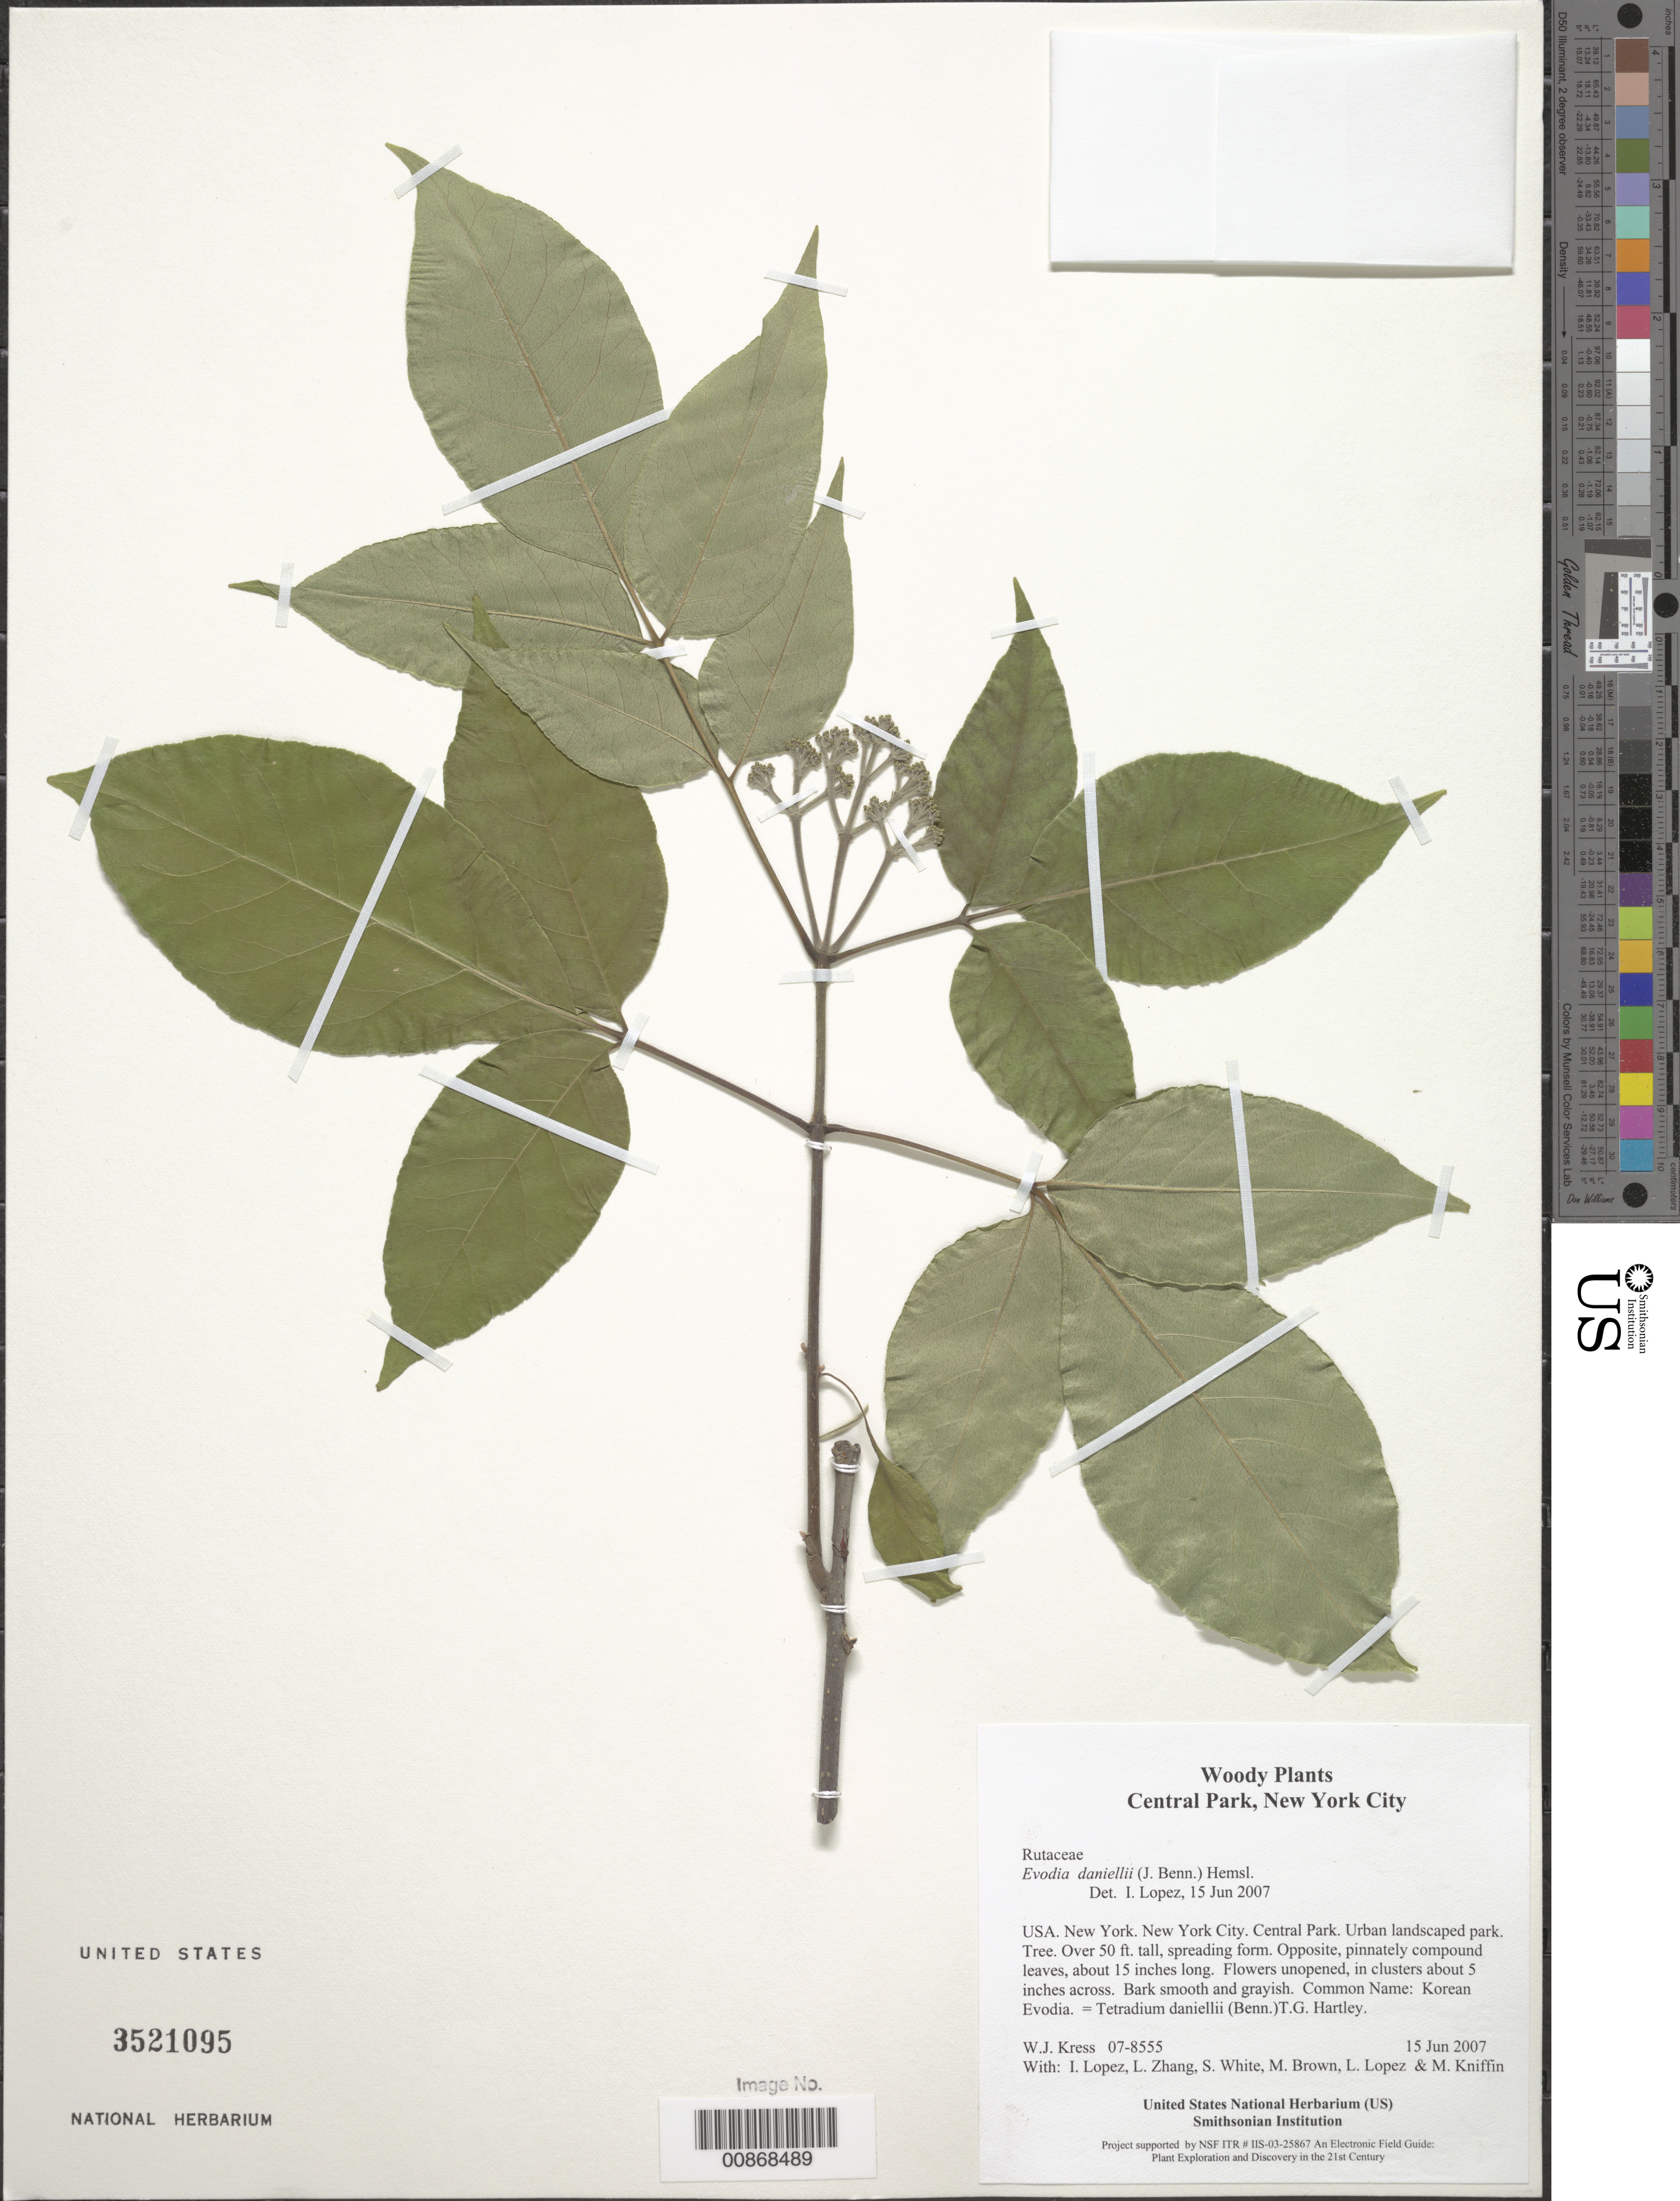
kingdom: Plantae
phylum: Tracheophyta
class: Magnoliopsida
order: Sapindales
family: Rutaceae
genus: Tetradium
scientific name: Tetradium daniellii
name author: (Benn.) T.G. Hartley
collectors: W. J. Kress, I. C. Lopez, L. B. Zhang, S. White, M. Brown, L. López & M. Kniffin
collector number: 07-8555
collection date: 2007-06-15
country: United States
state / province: New York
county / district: New York City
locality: Central Park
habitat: Urban landscaped park.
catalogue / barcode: US 3521095